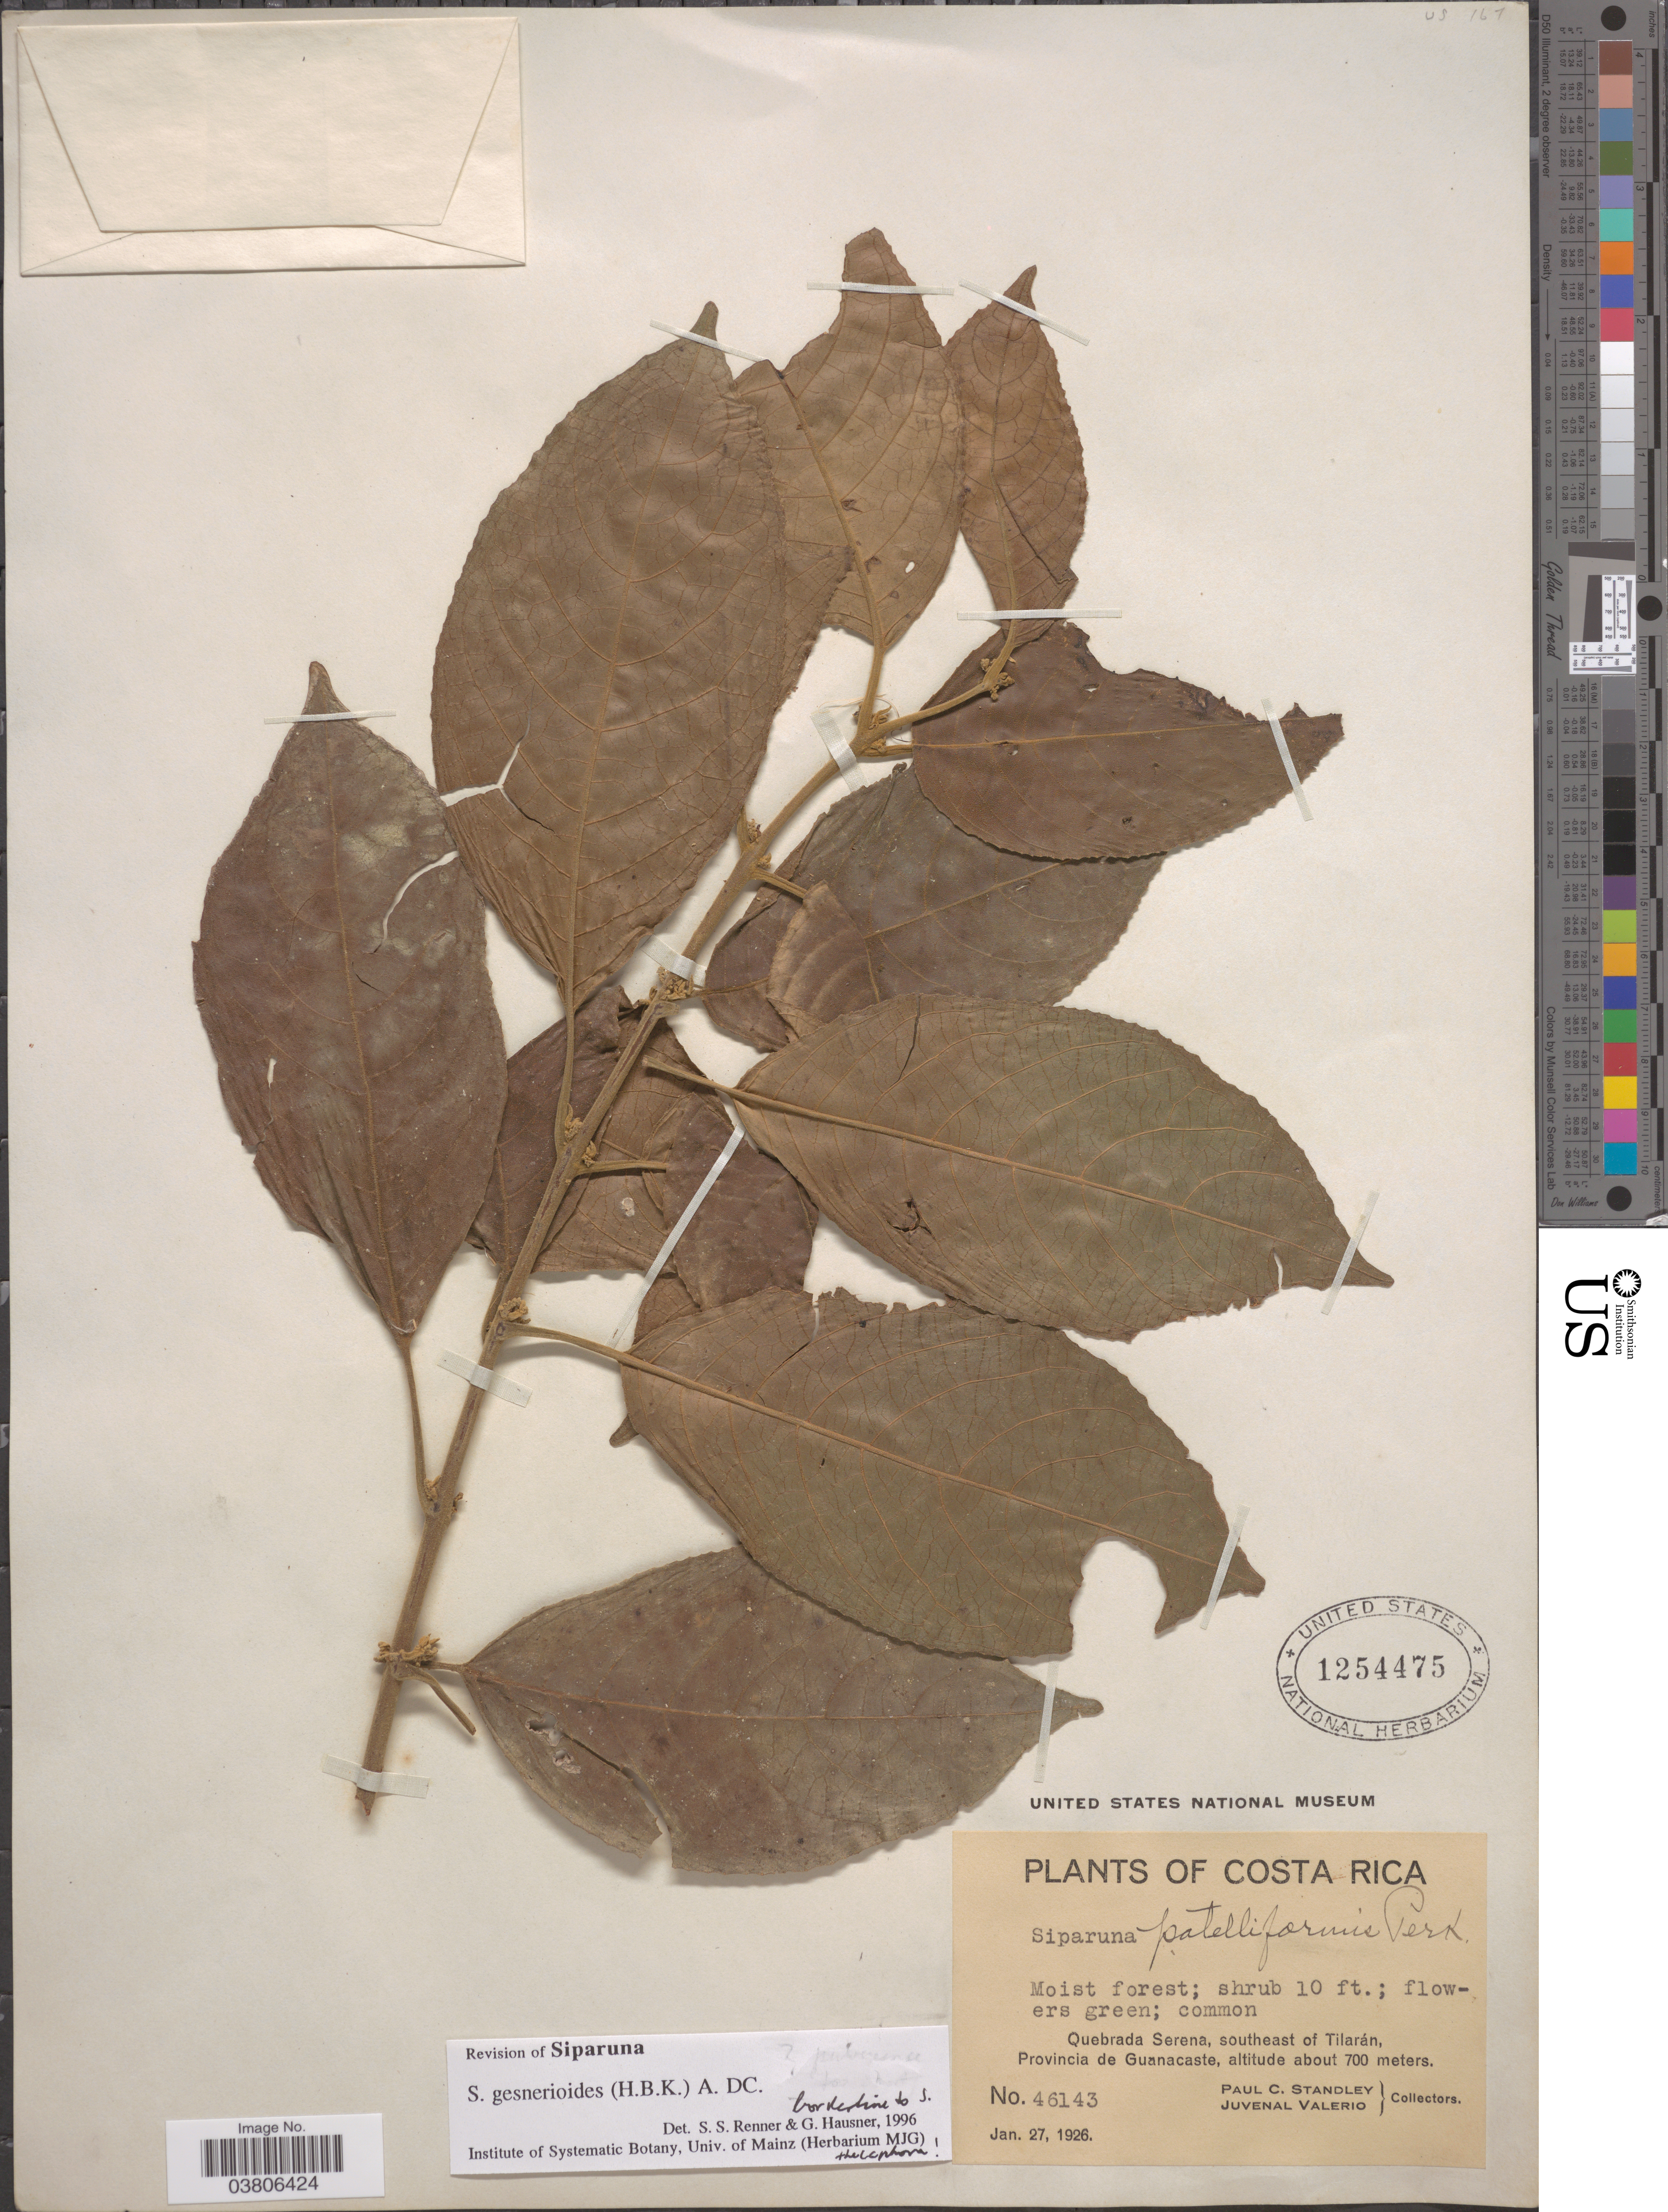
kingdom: Plantae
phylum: Tracheophyta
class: Magnoliopsida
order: Laurales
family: Siparunaceae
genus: Siparuna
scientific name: Siparuna gesnerioides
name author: (Kunth) A. DC.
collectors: P. C. Standley & J. Valerio R.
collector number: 46143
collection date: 1926-01-27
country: Costa Rica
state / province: Guanacaste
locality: Quebrada Serena, southeast of Tilarán.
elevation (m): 700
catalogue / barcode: US 1254475